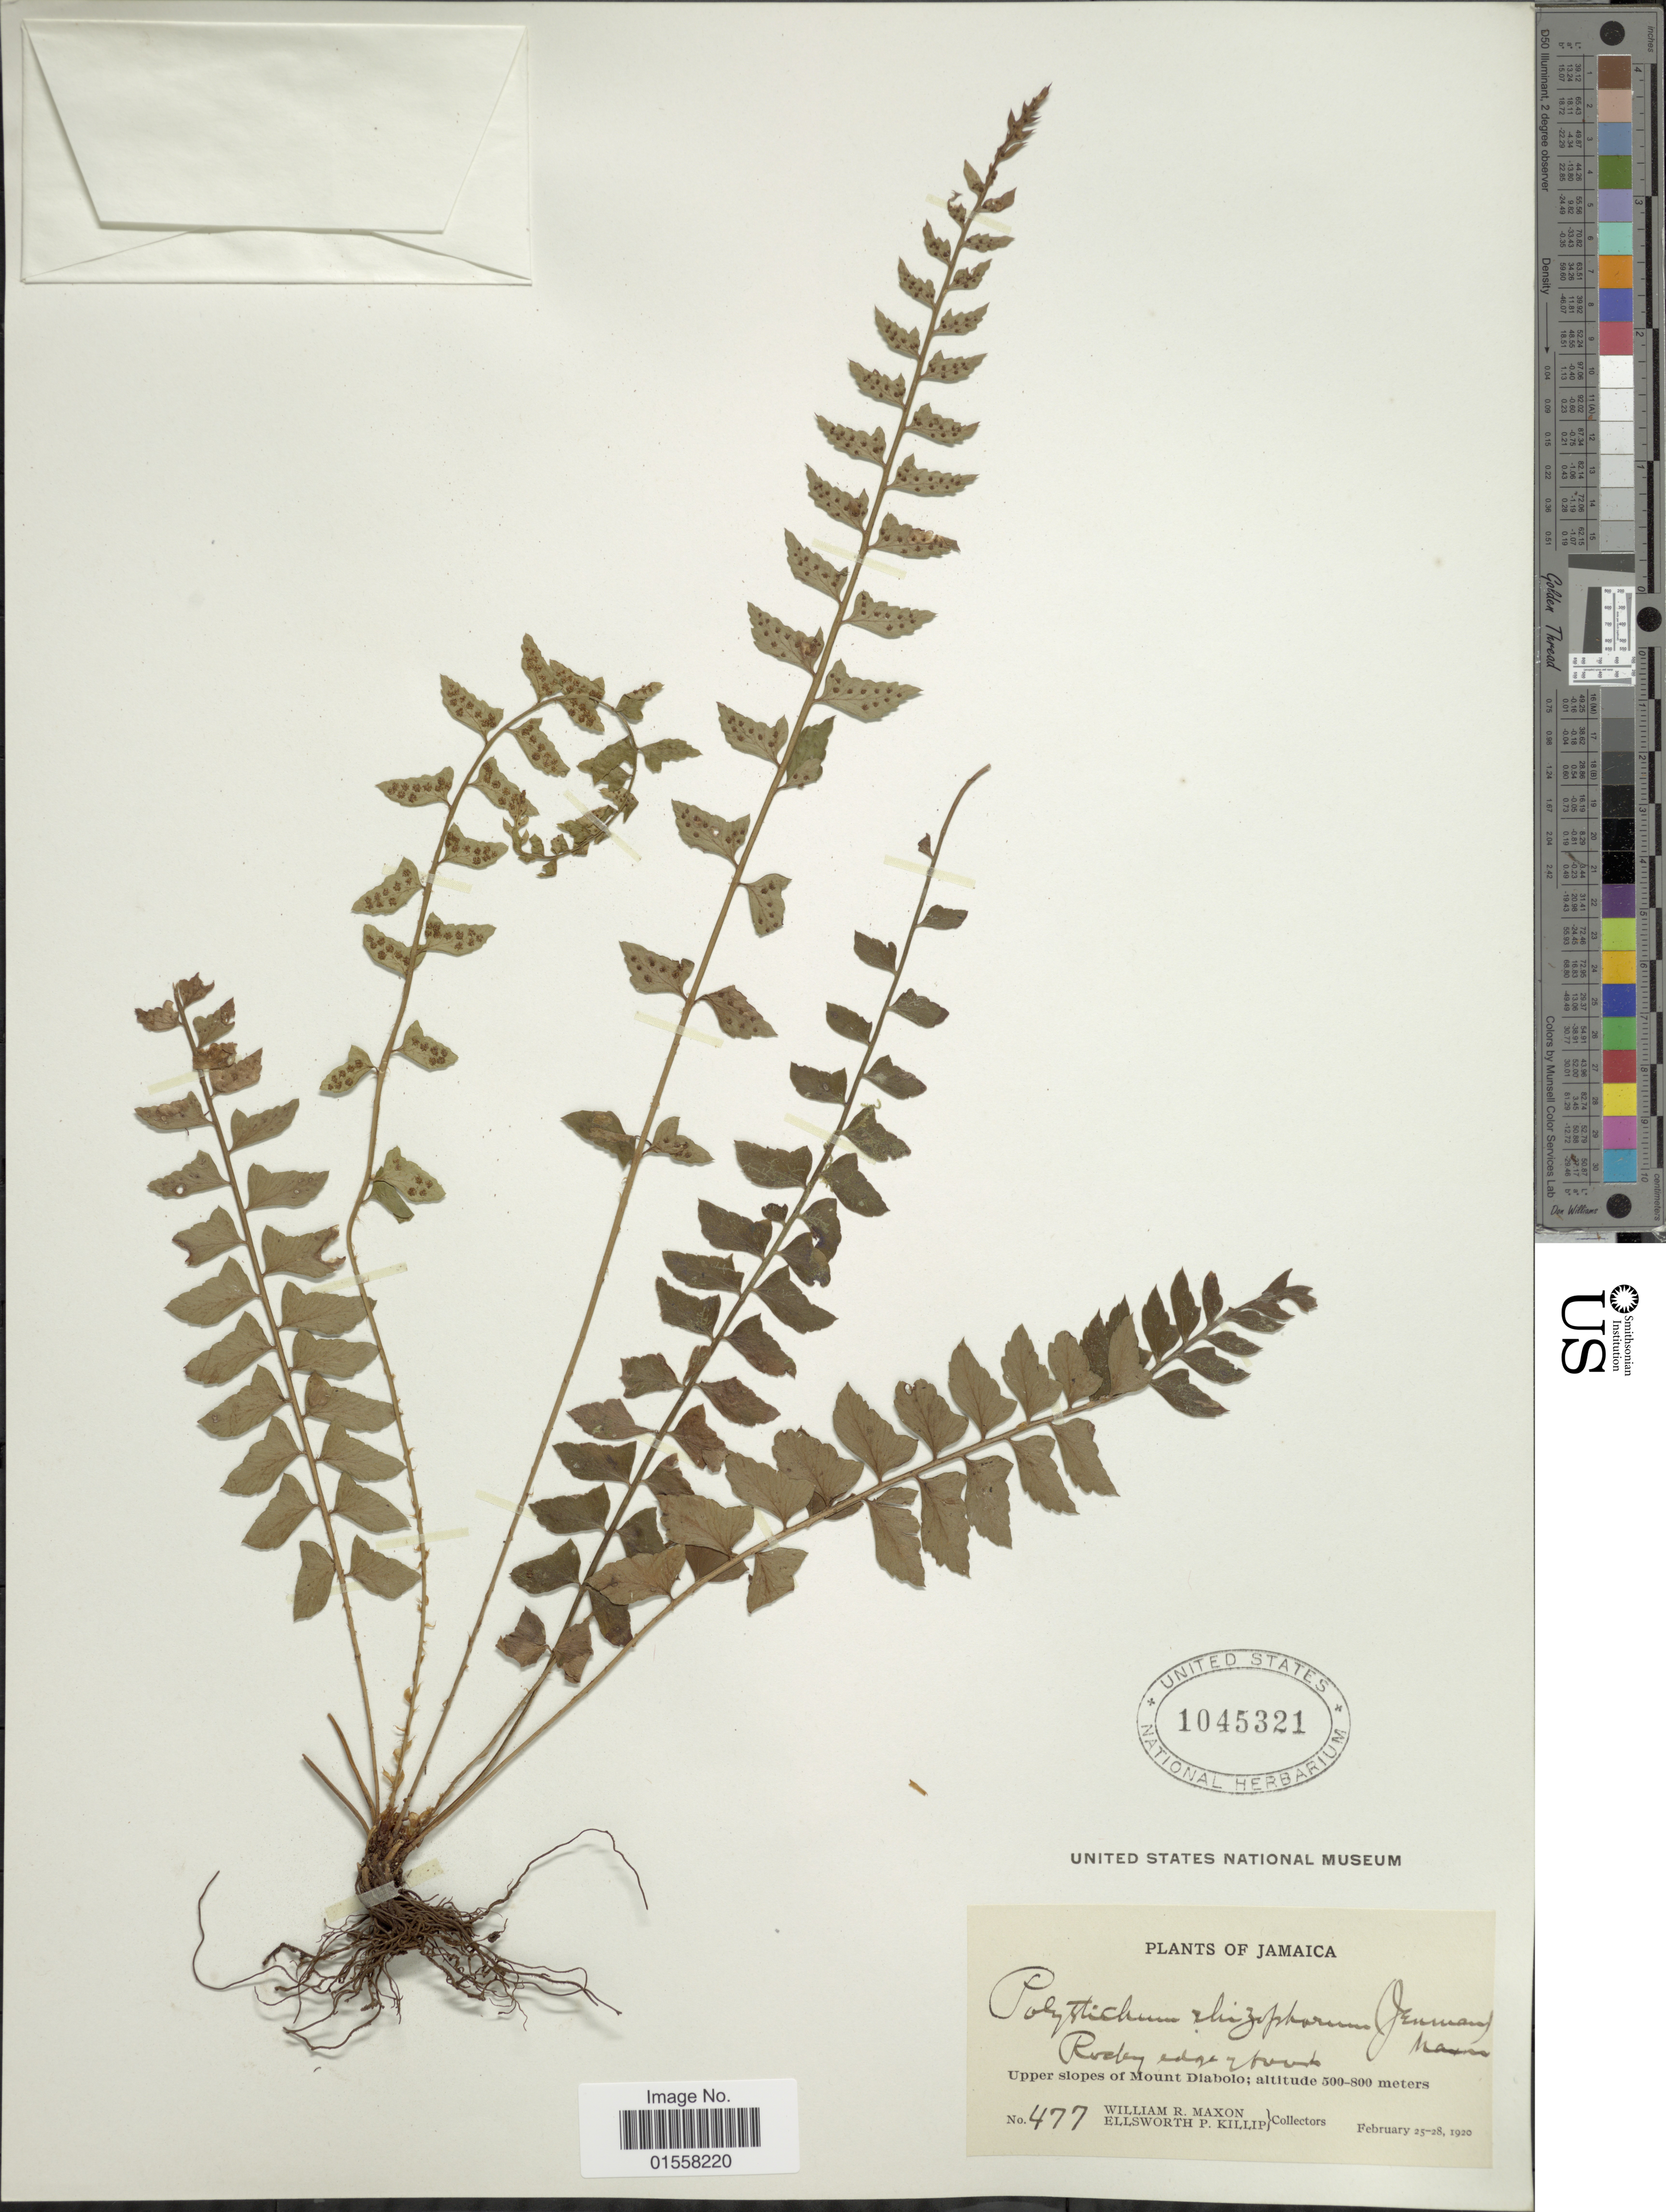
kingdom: Plantae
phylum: Tracheophyta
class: Polypodiopsida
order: Polypodiales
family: Dryopteridaceae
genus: Polystichum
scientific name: Polystichum rhizophorum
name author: (Jenman) Maxon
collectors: W. R. Maxon & E. P. Killip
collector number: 477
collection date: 1920-02-25/1920-02-28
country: Jamaica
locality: Jamaica. Upper slopes of Mount Diabolo.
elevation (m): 500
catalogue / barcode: US 1045321